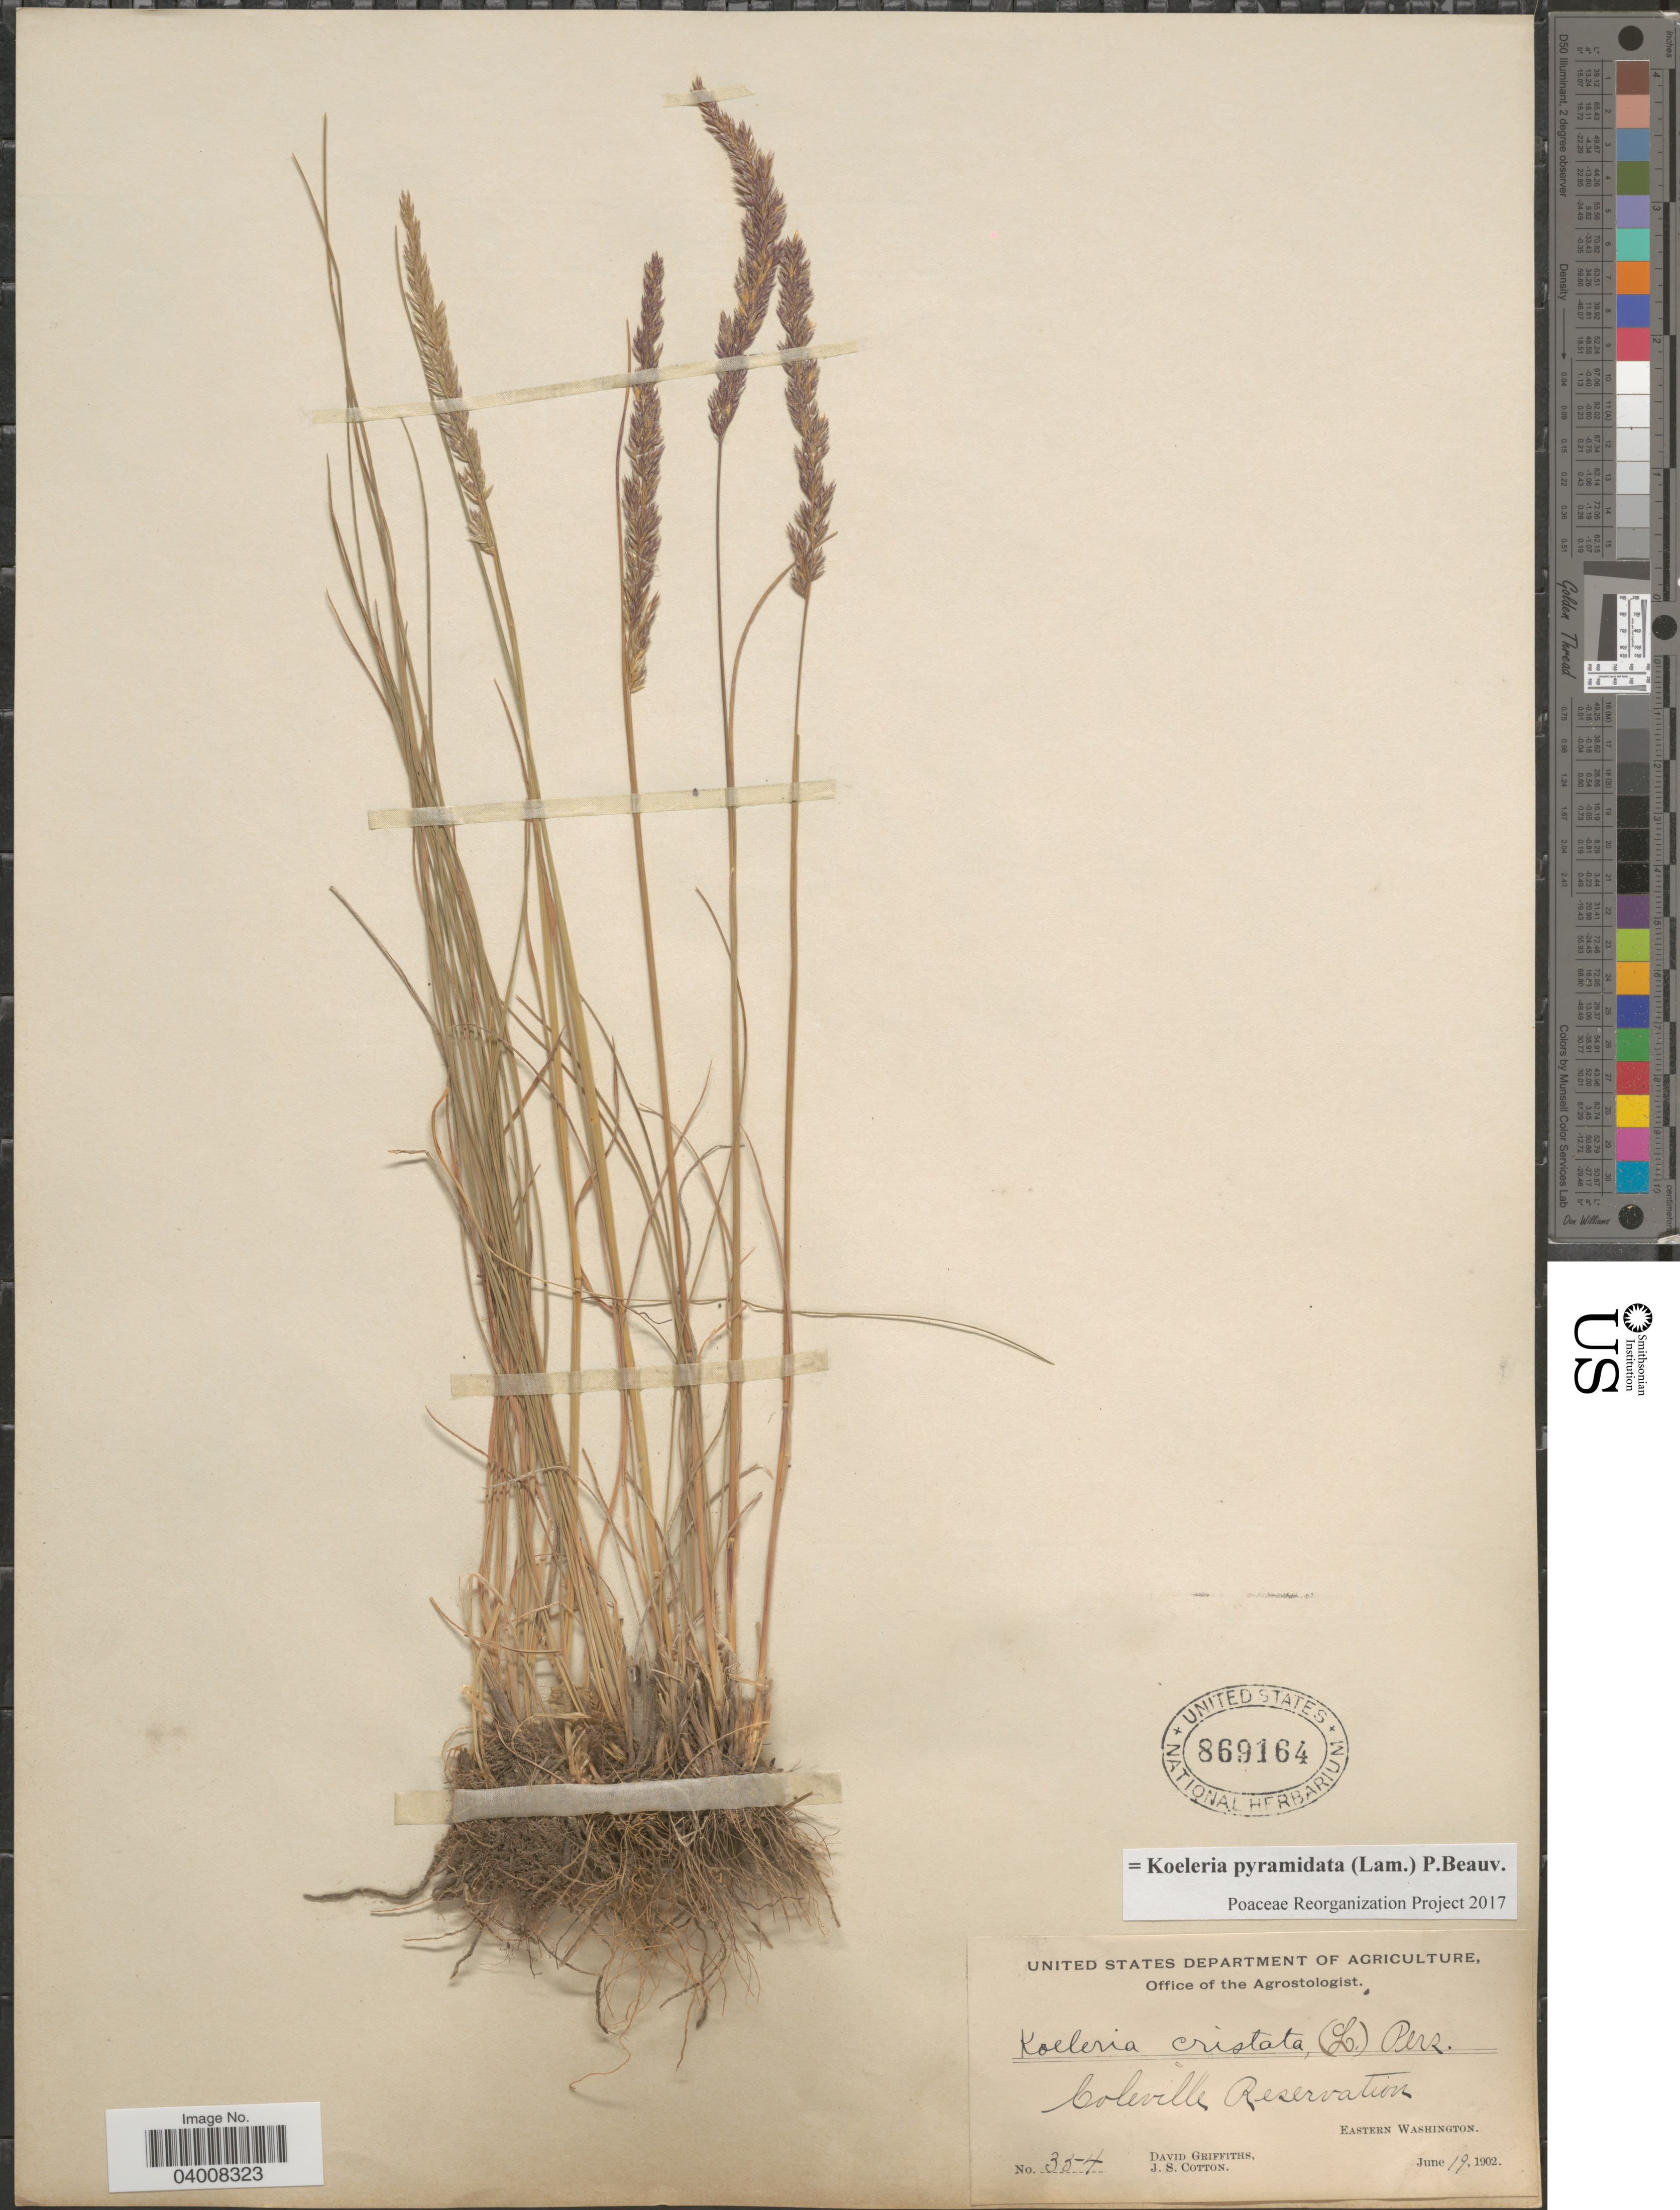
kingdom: Plantae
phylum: Tracheophyta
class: Liliopsida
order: Poales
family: Poaceae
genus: Koeleria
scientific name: Koeleria pyramidata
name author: (Lam.) P. Beauv.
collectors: D. Griffiths & J. S. Cotton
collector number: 354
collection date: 1902-06-19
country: United States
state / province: Washington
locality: Coleville Reservation. Eastern Washington.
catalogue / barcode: US 869164